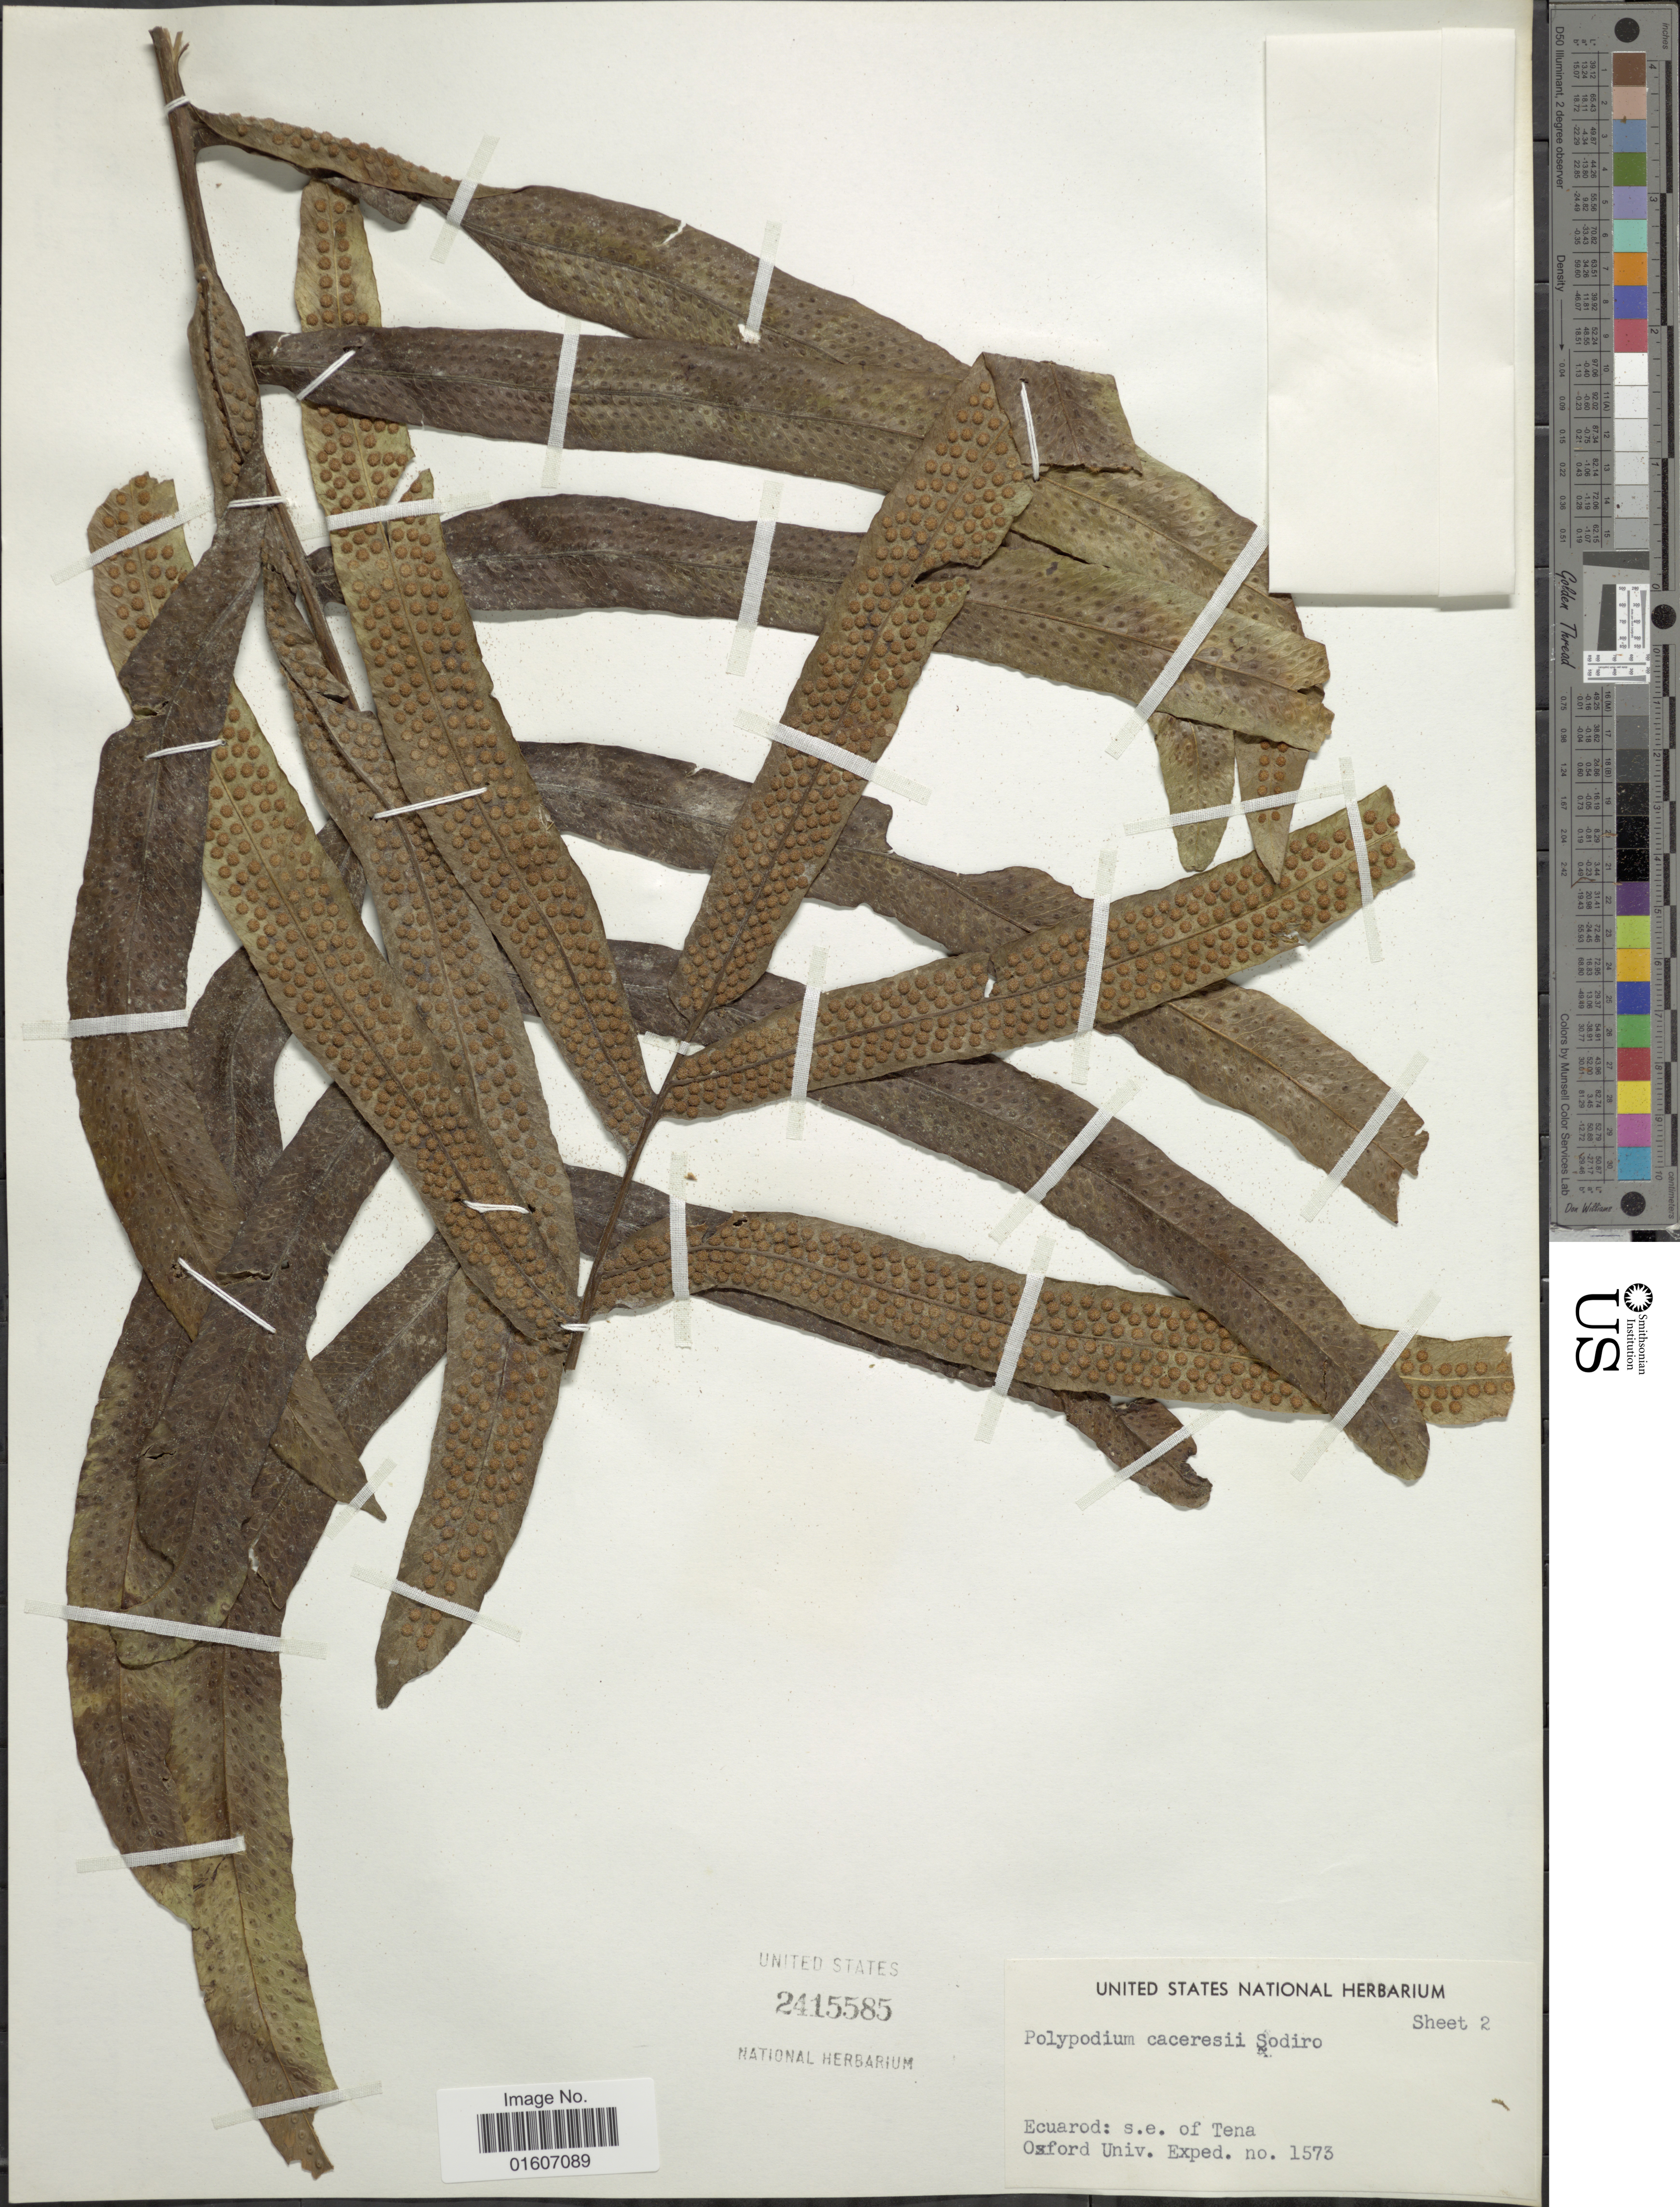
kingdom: Plantae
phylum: Tracheophyta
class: Polypodiopsida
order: Polypodiales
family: Polypodiaceae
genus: Serpocaulon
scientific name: Serpocaulon triseriale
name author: (Sw.) A.R. Sm.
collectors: Oxford University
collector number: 1573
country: Ecuador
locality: S.e. of Tena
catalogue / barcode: US 2415585